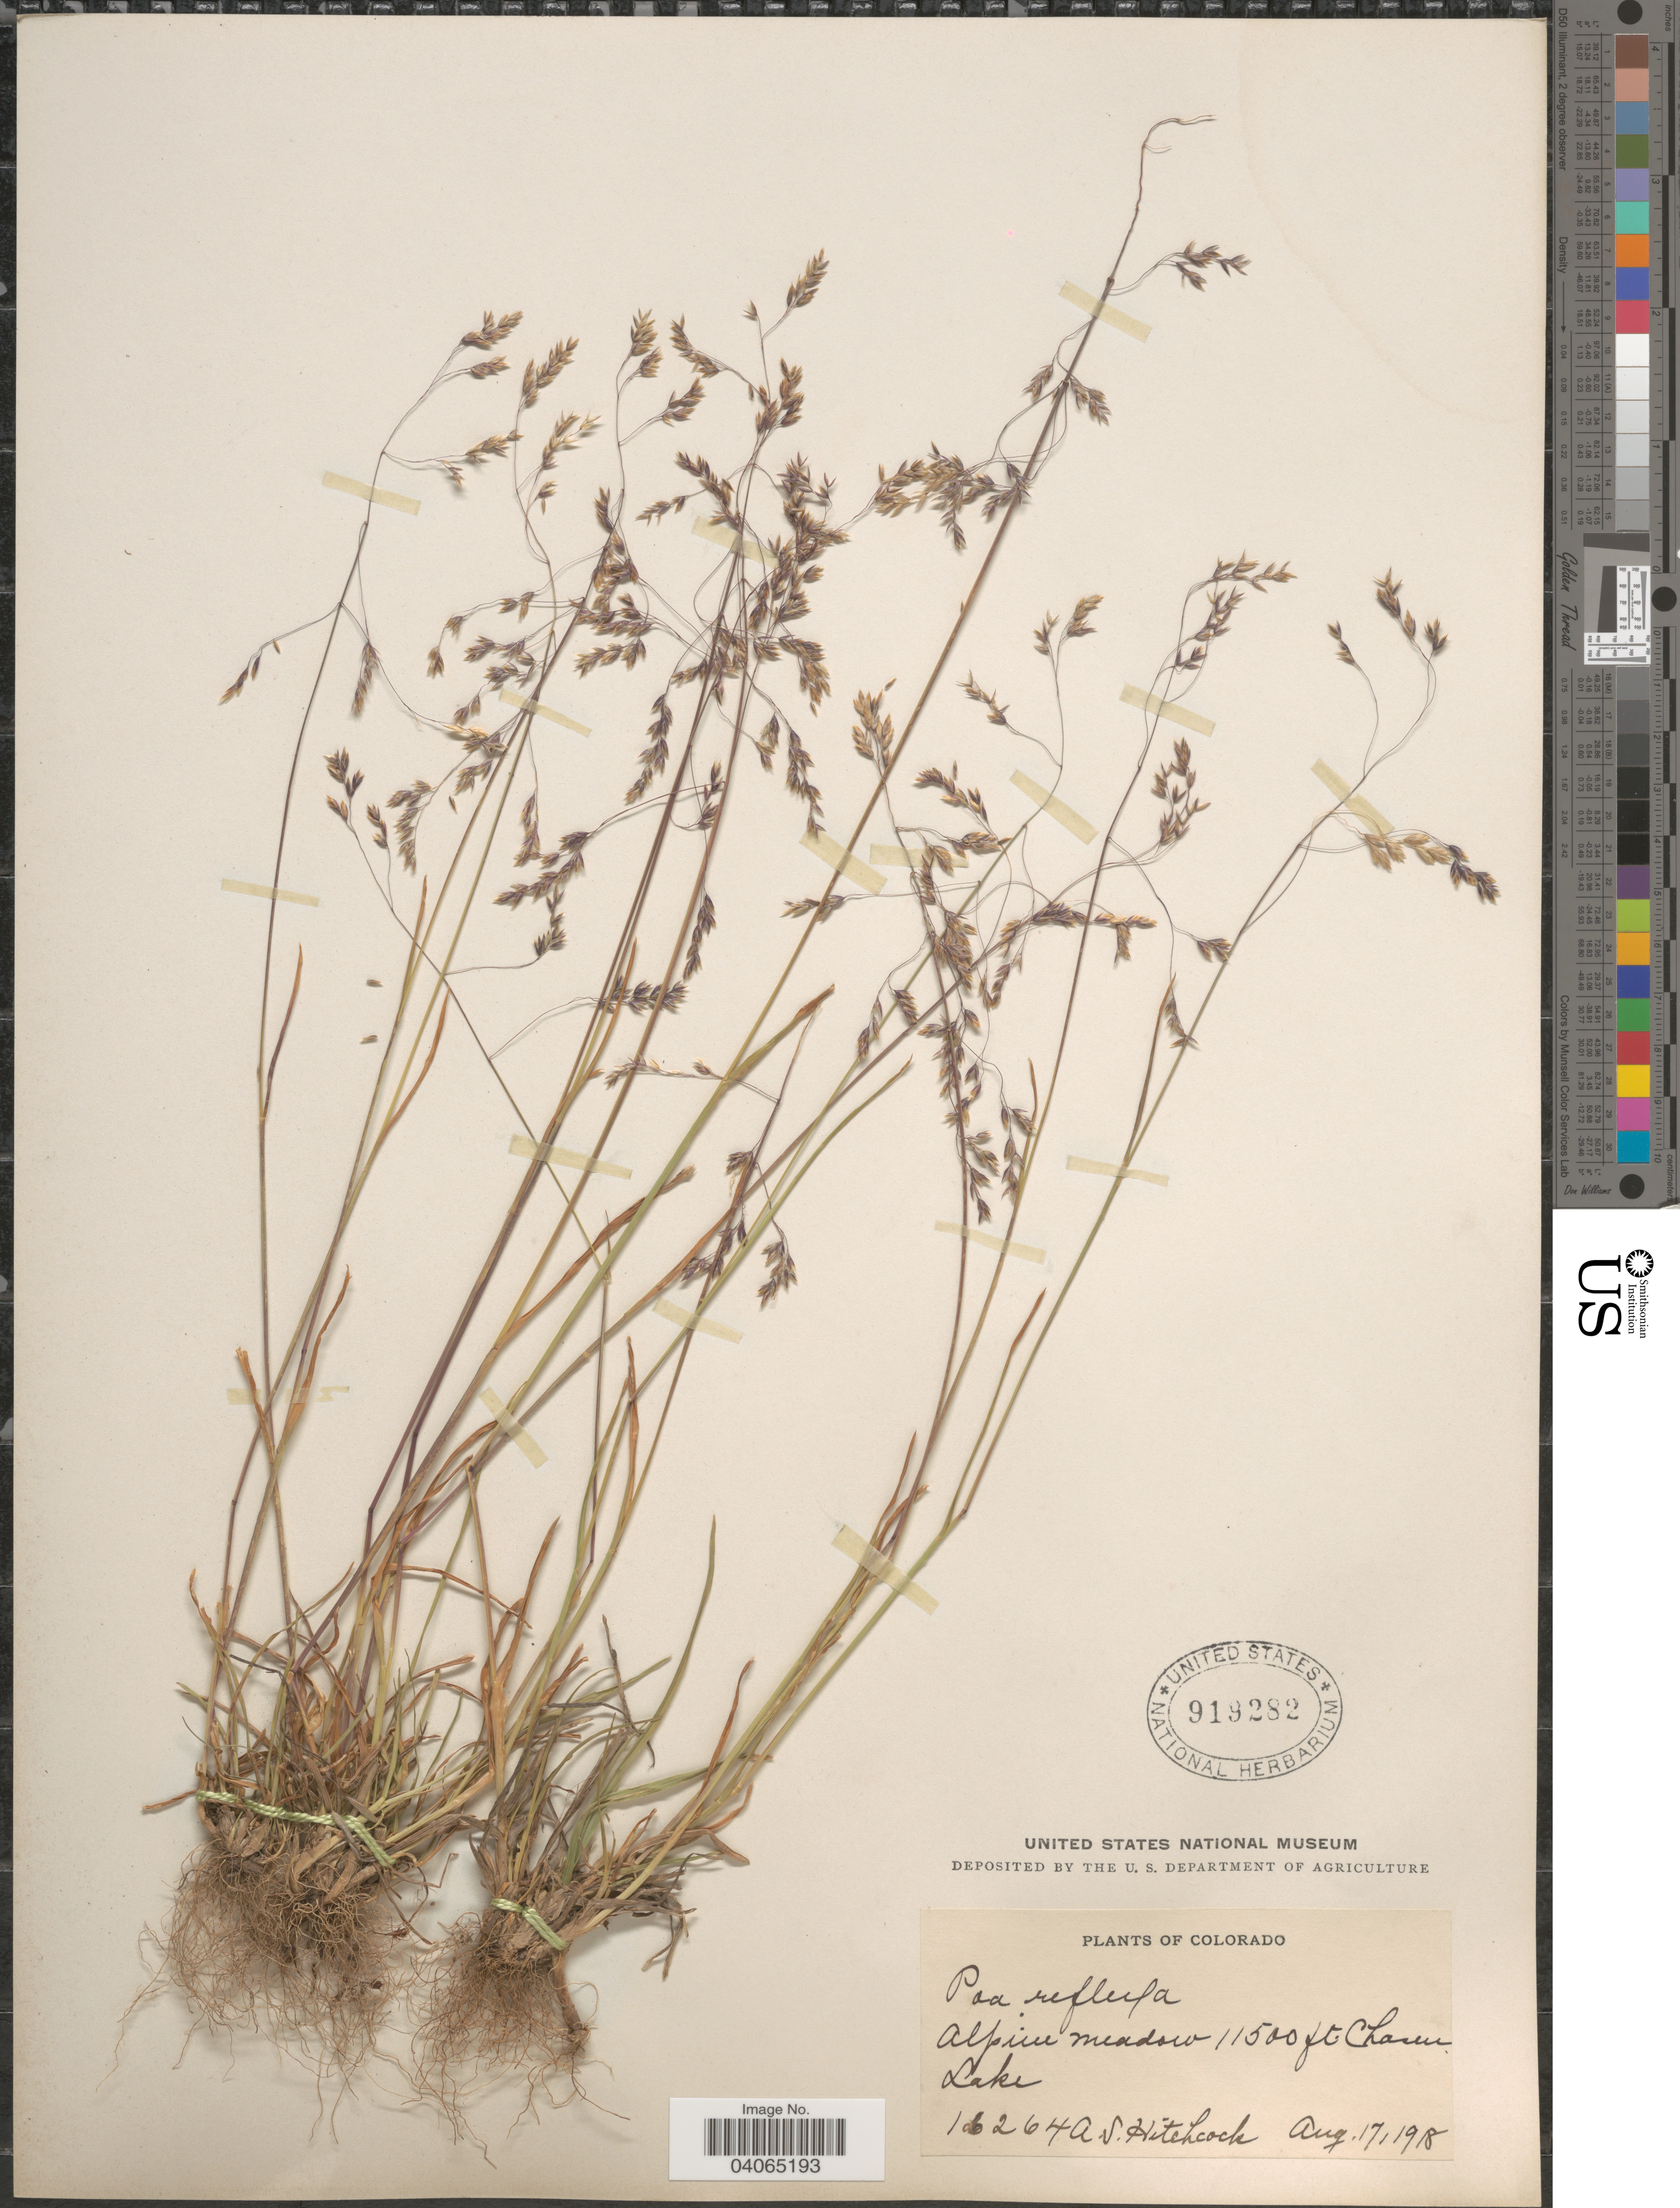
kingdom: Plantae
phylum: Tracheophyta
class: Liliopsida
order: Poales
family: Poaceae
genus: Poa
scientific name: Poa reflexa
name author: Vasey & Scribn.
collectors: A. S. Hitchcock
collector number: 16264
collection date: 1918-08-17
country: United States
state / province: Colorado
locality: Alpine meadow. Chain Lake.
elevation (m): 3505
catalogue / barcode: US 919282